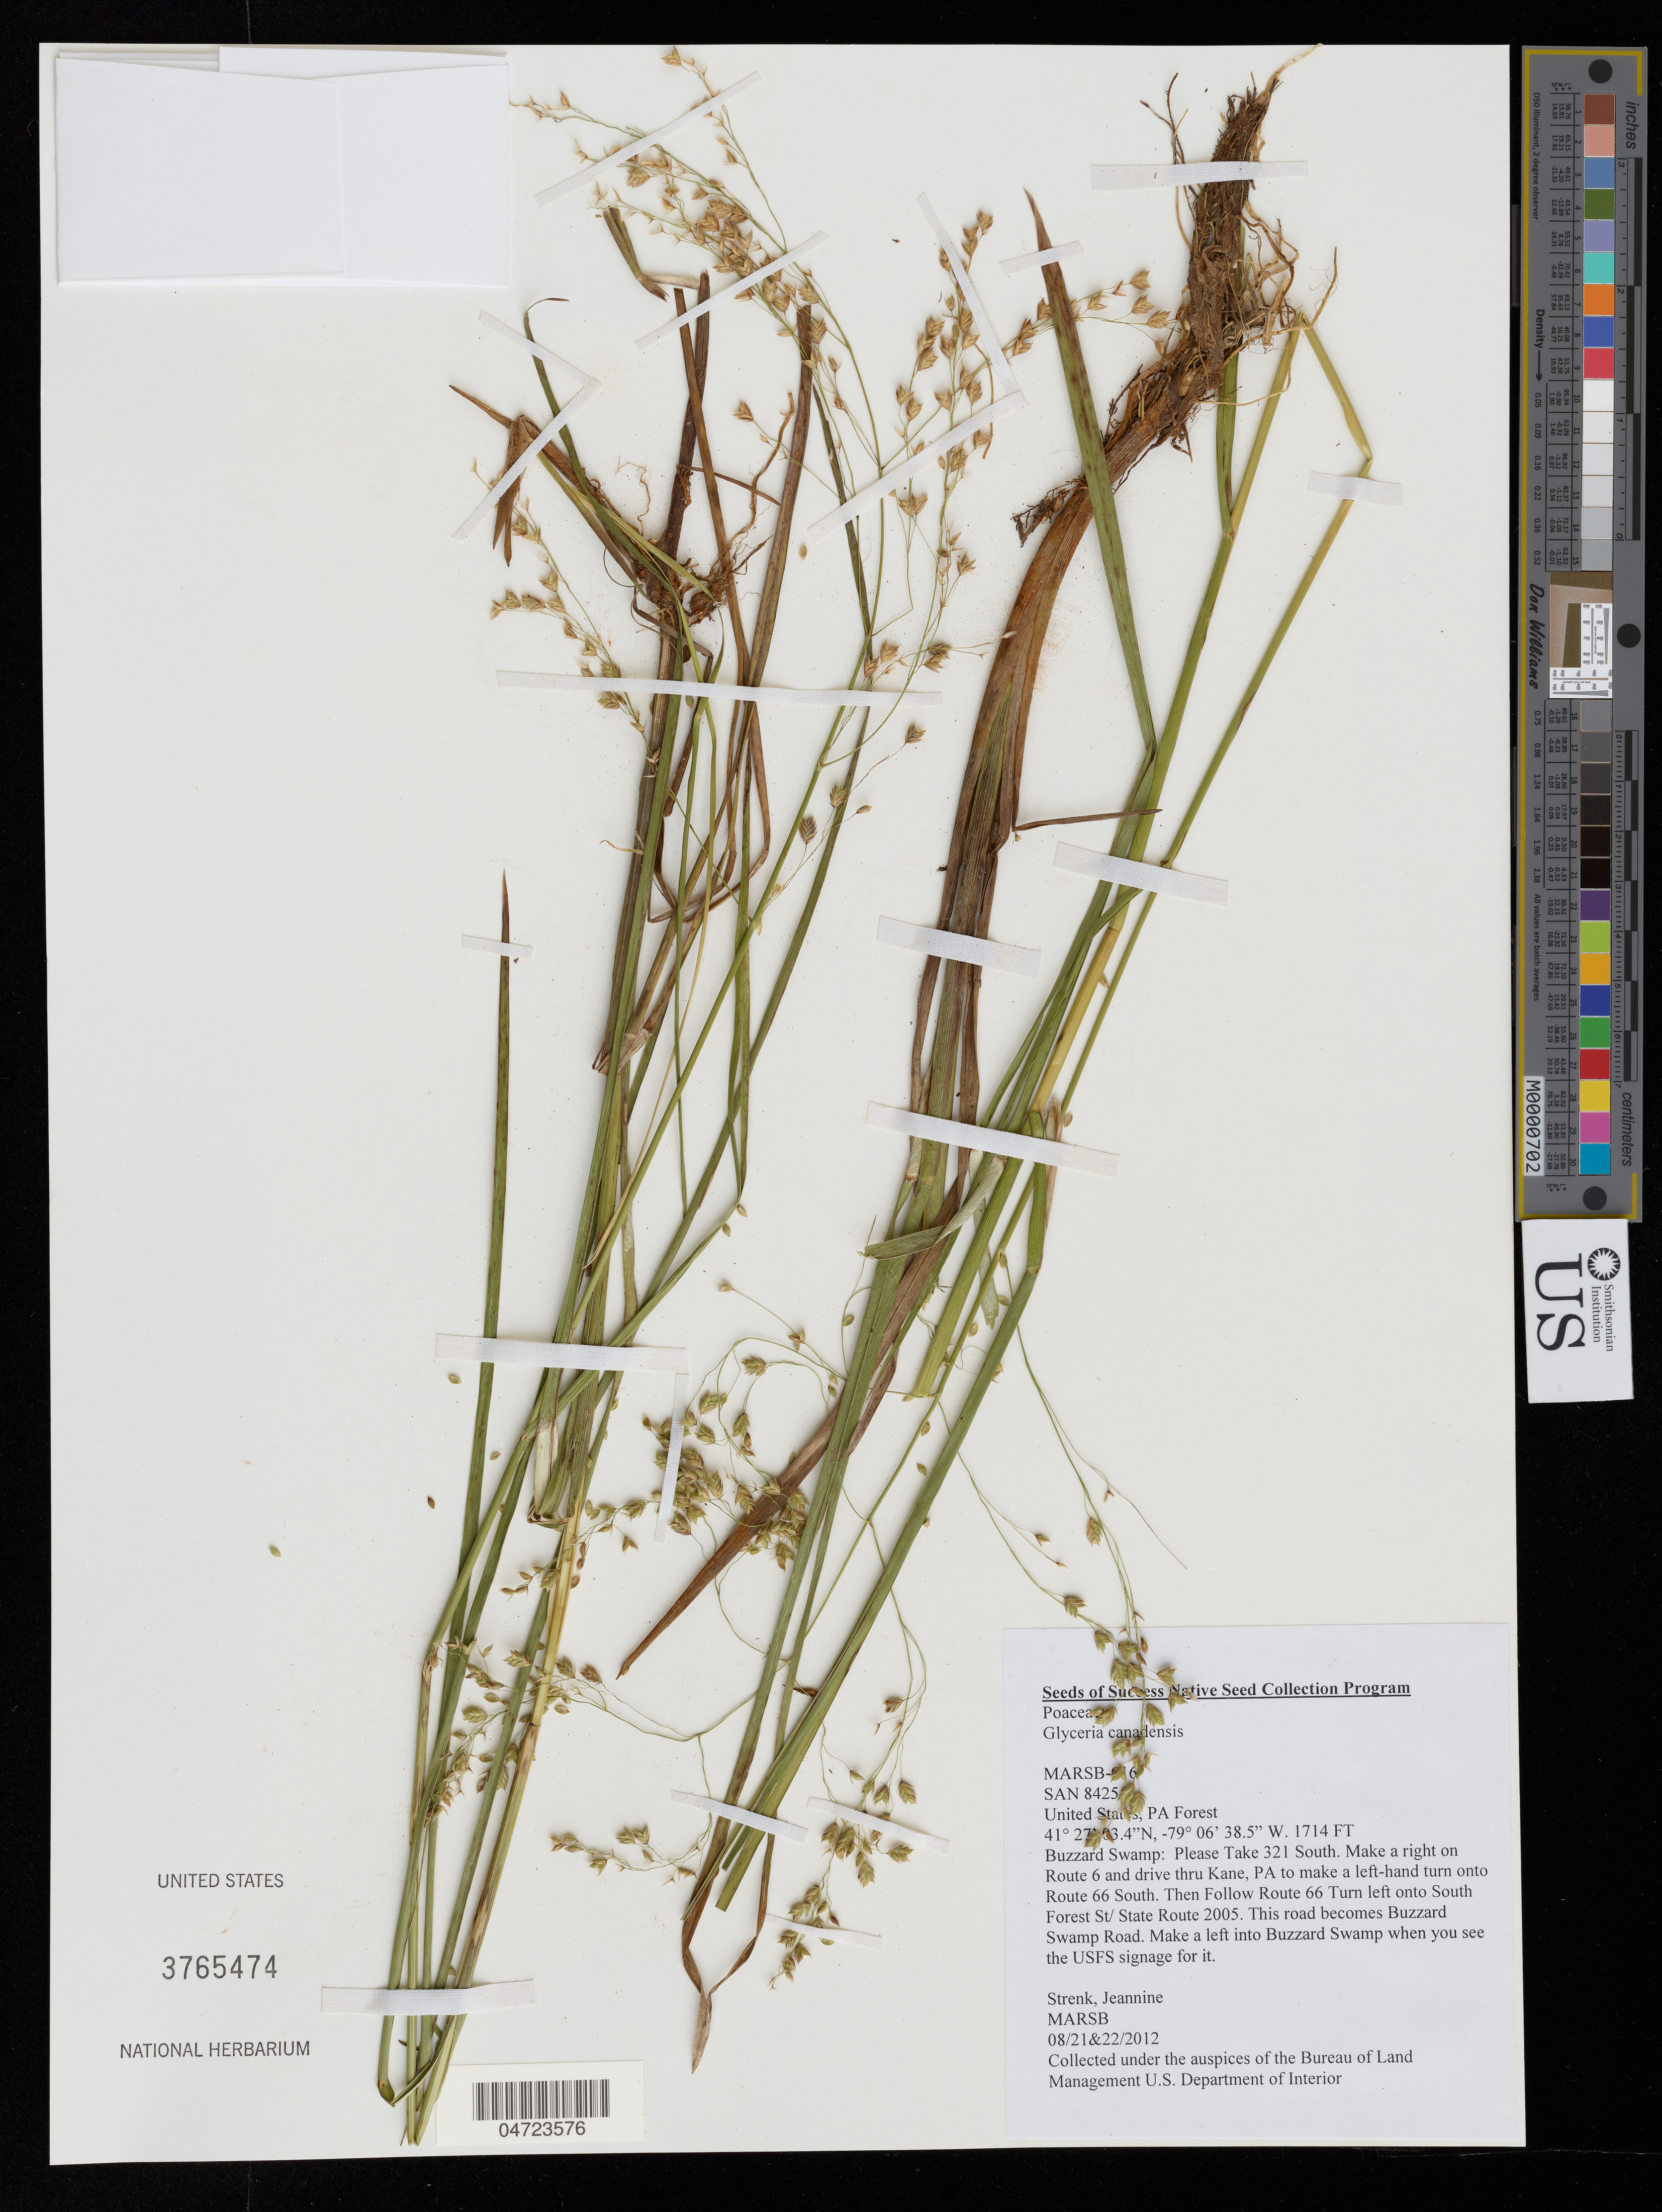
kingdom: Plantae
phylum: Tracheophyta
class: Liliopsida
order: Poales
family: Poaceae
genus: Glyceria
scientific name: Glyceria canadensis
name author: (Michx.) Trin.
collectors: J. Strenk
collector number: MARSB-016/SAN8425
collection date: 2012-08-21/2012-08-22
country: United States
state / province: Pennsylvania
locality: Buzzard Swamp: Please Take 321 South. Make a right on Route 6 and drive thru Kane, PA to make a left-hand turn onto Route 66 South. Then Follow Route 66 Turn left onto South Forest St/State Route 2005. This road becomes Buzzard Swamp Road. Make a left into Buzzard Swamp when you see the USFS signage for it.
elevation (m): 522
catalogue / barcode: US 3765474